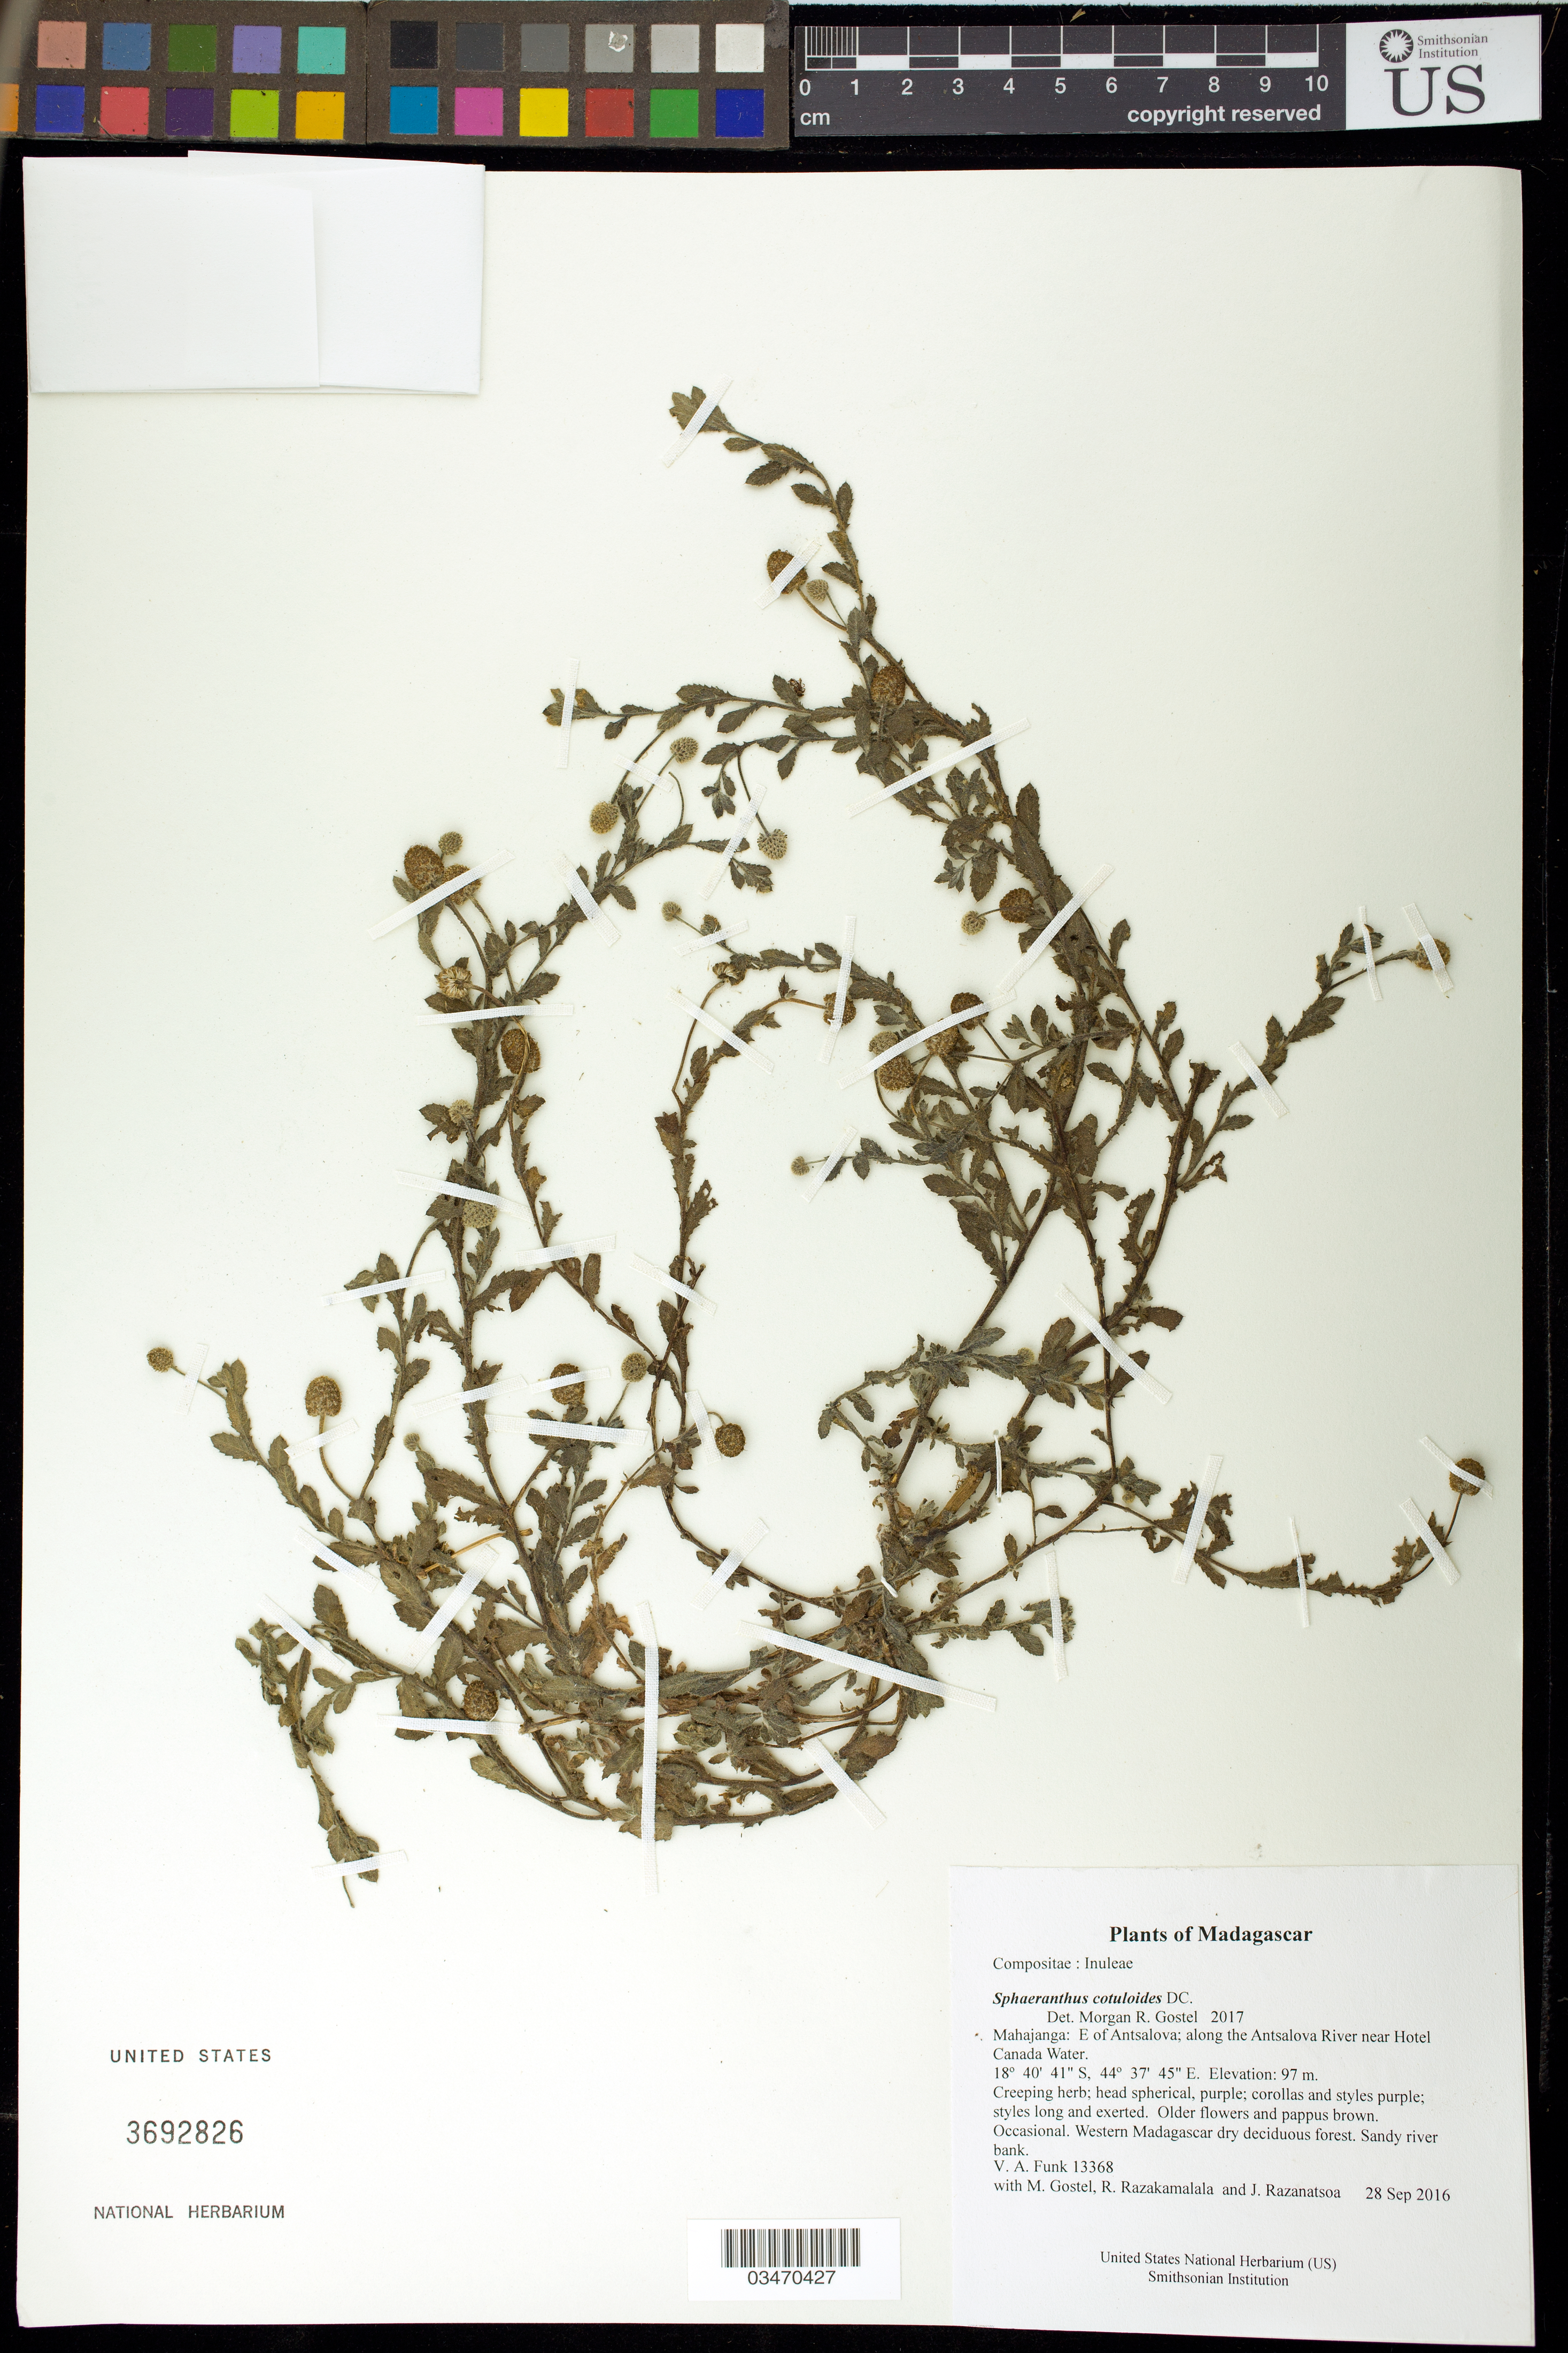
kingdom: Plantae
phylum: Tracheophyta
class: Magnoliopsida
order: Asterales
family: Asteraceae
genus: Sphaeranthus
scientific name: Sphaeranthus cotuloides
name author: DC.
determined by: Funk, Vicki A., (BOT), Smithsonian Institution - National Museum of Natural History (UNITED STATES)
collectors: M. R. Gostel, R. Razakamalala & J. Razanatsoa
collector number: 13368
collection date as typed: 28 Sep 2016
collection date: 2016-09-28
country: Madagascar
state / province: Melaky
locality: E of Antsalova; along the Antsalova River near Hotel Canada Water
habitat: Western Madagascar dry deciduous forest. Sandy river bank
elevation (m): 97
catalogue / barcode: US 3692826